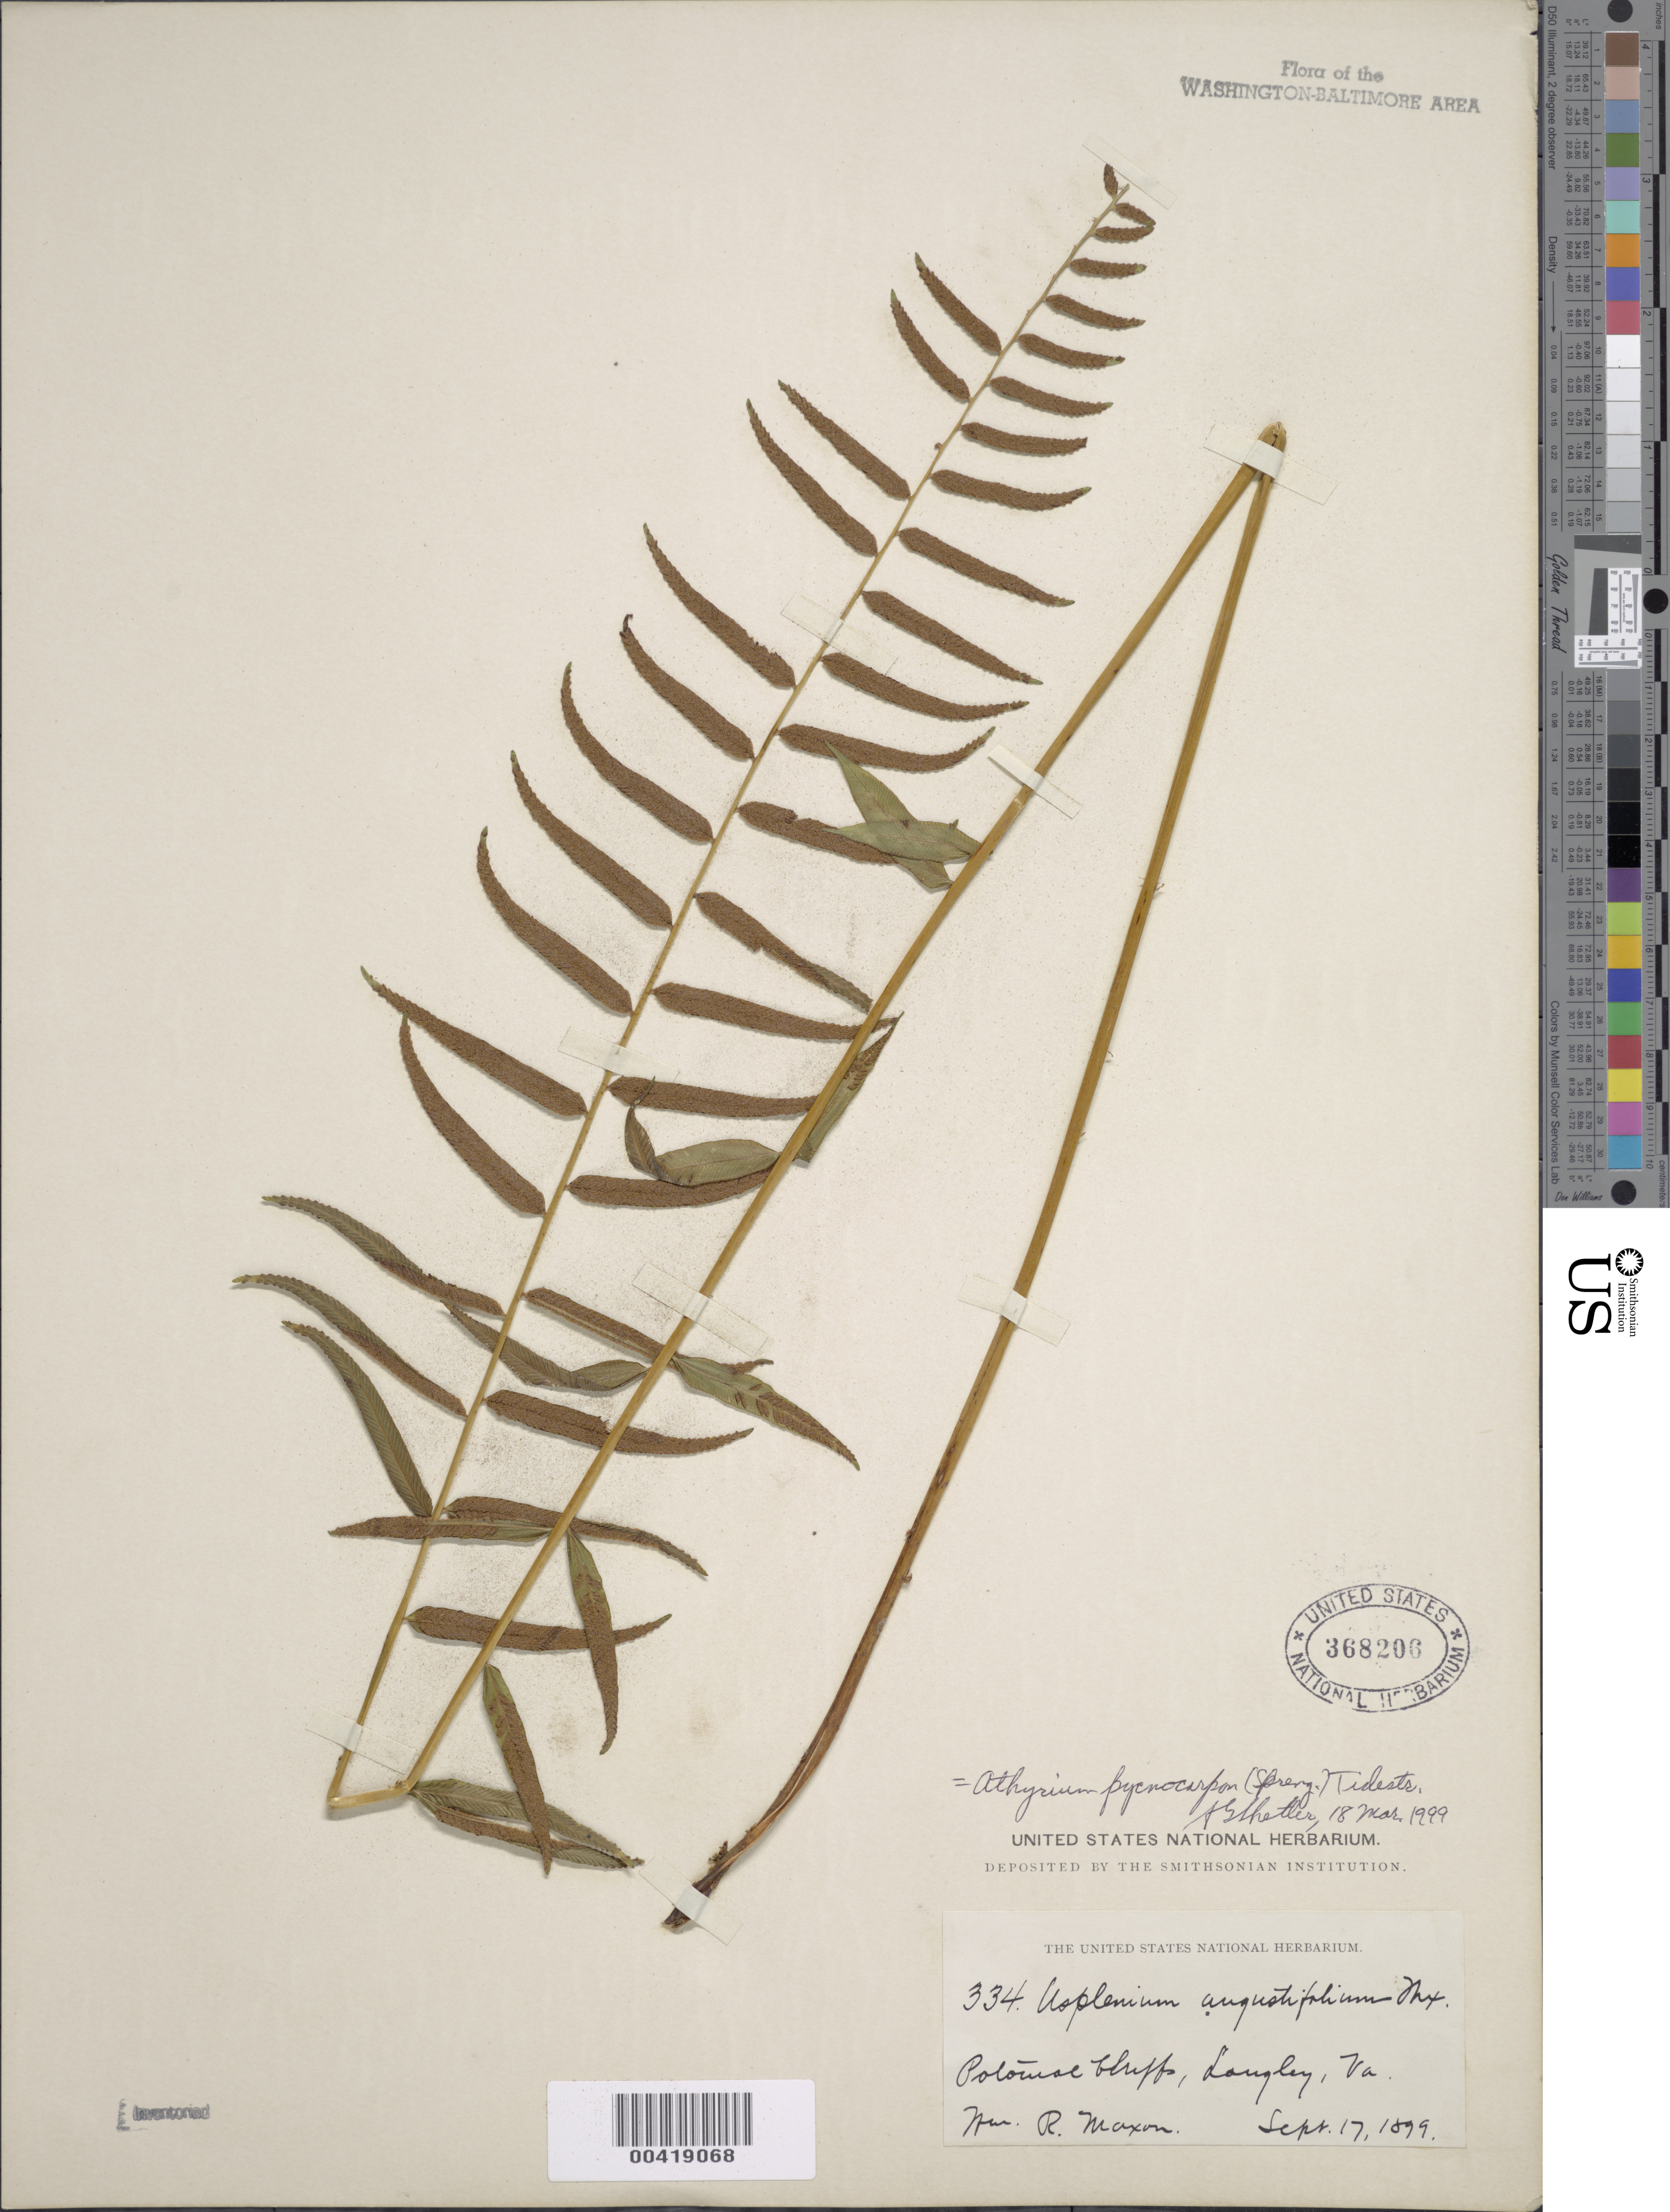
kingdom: Plantae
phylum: Tracheophyta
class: Polypodiopsida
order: Polypodiales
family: Diplaziopsidaceae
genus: Homalosorus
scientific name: Homalosorus pycnocarpos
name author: (Spreng.) Pic. Serm.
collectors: W. R. Maxon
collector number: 334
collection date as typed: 17 Sep 1899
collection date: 1899-09-17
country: United States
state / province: Virginia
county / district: Fairfax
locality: Potomac Bluffs, Langley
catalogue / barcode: US 368206